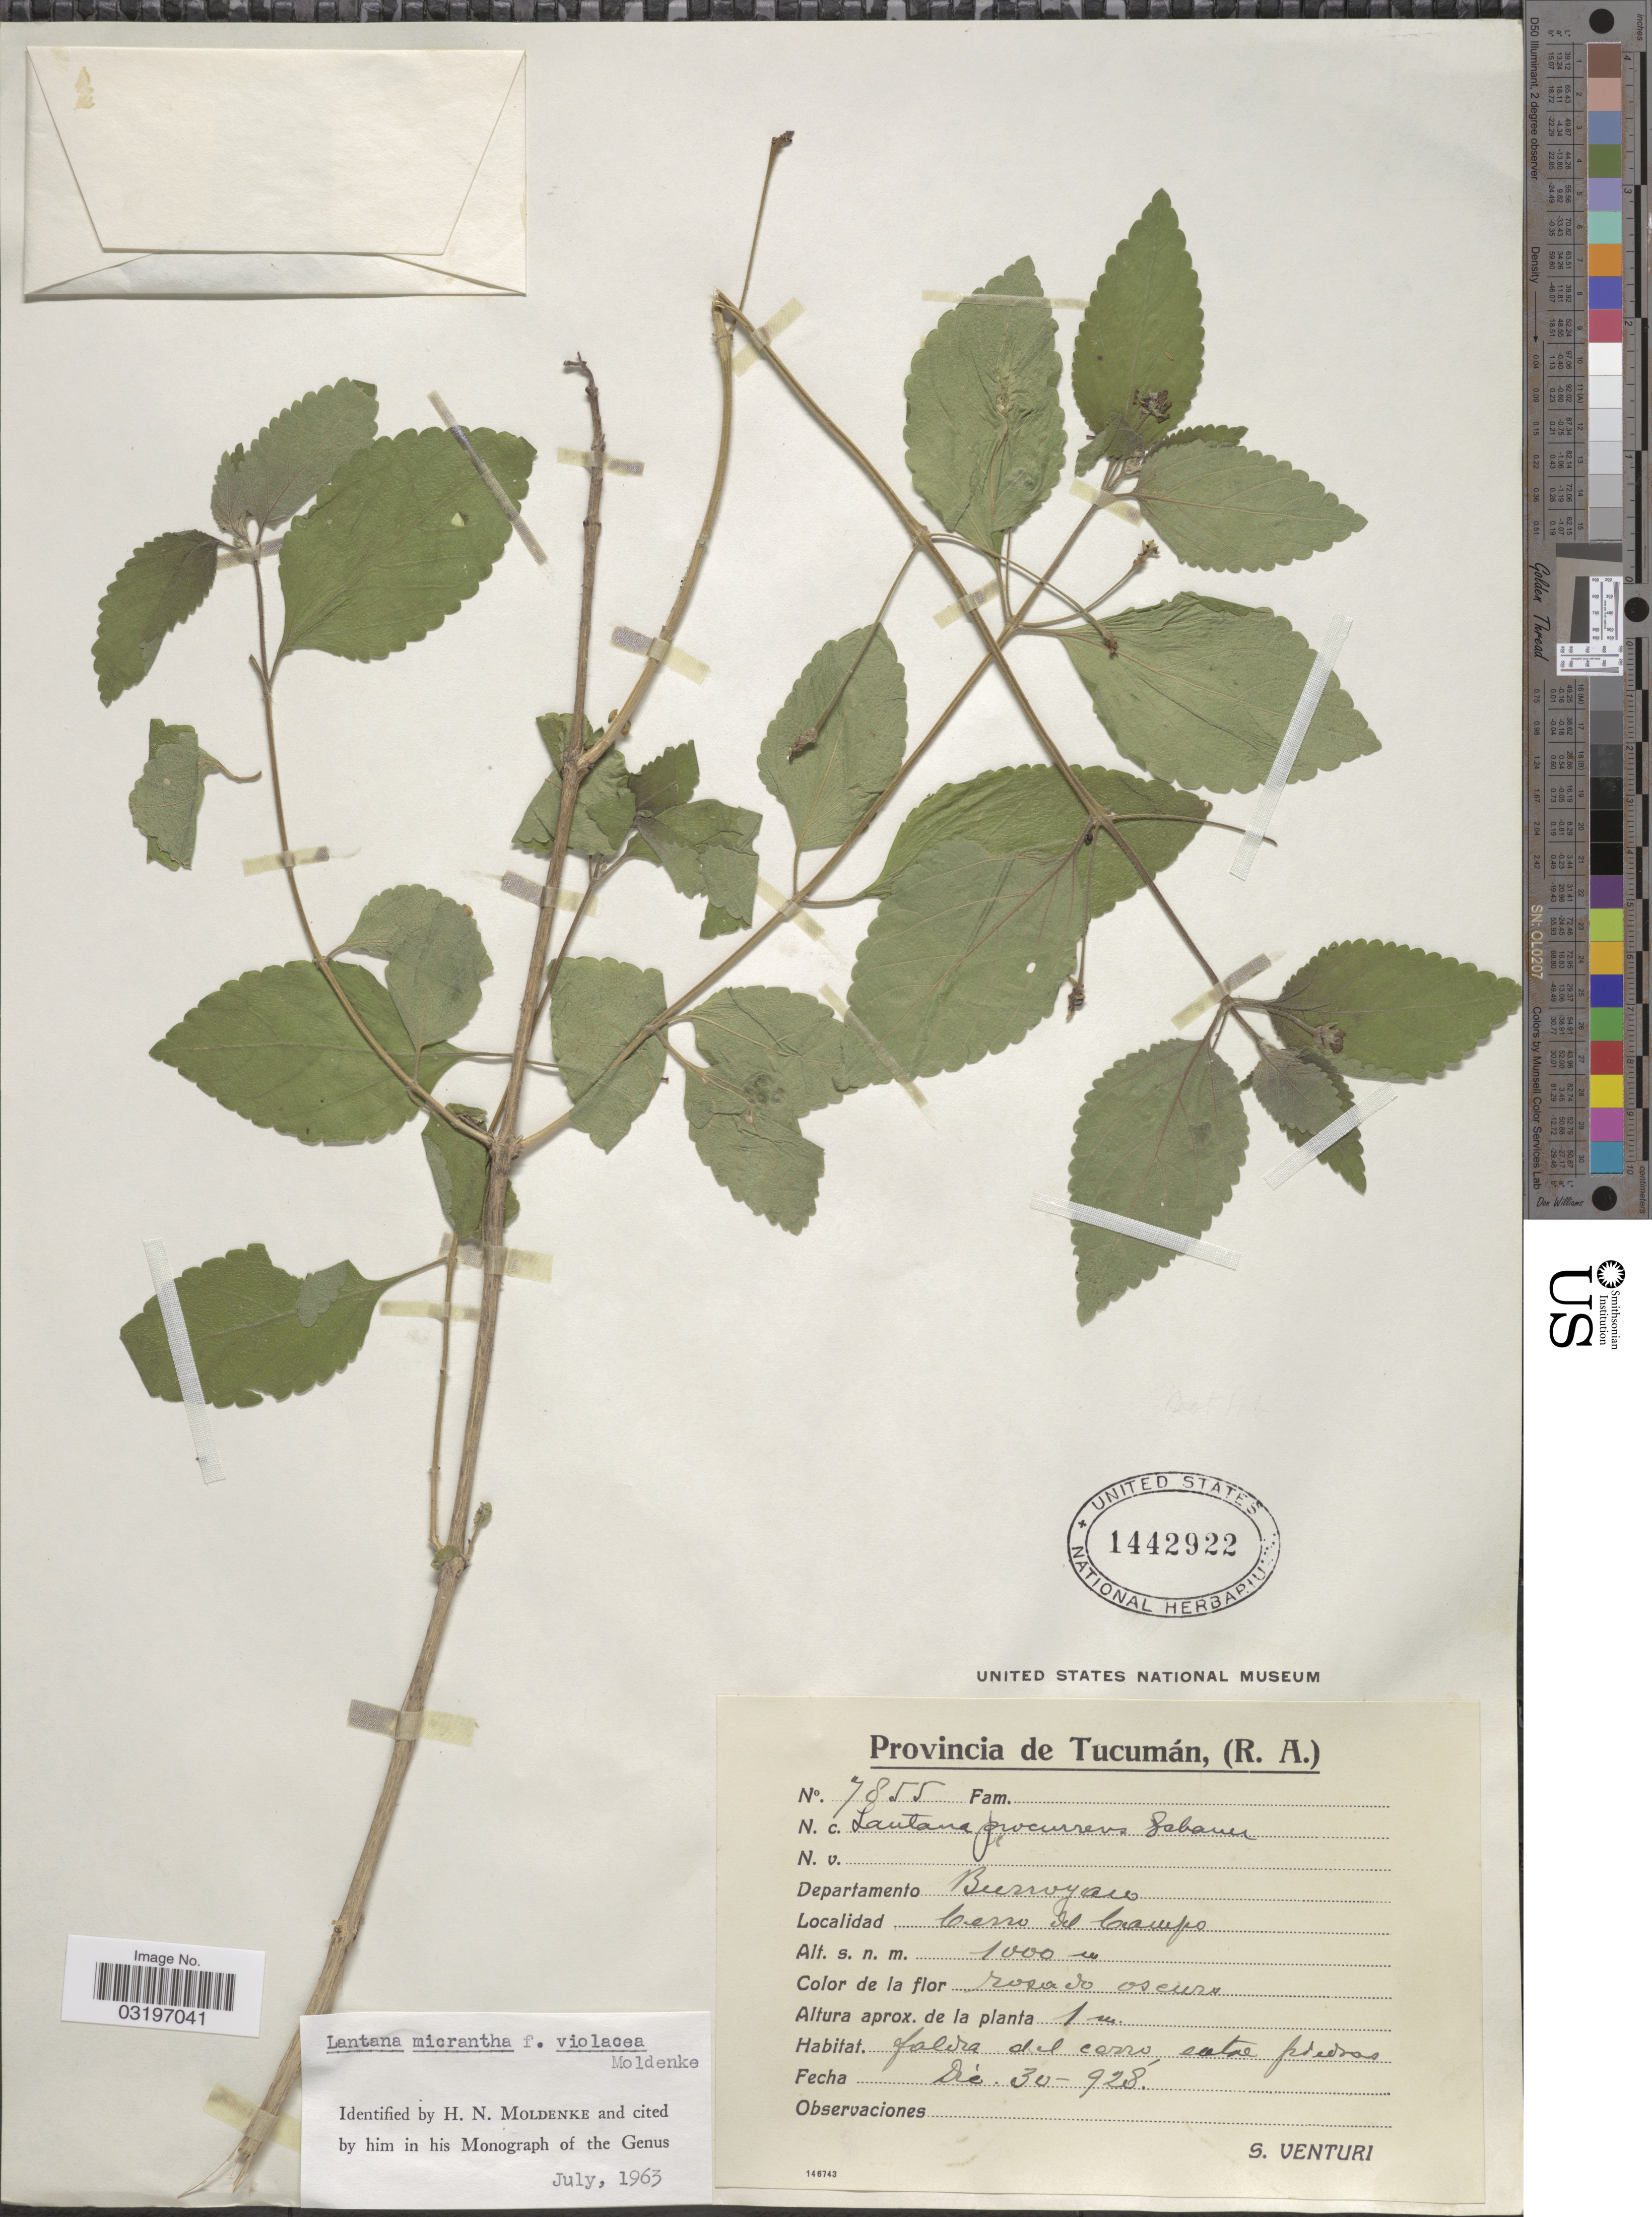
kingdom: Plantae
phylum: Tracheophyta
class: Magnoliopsida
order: Lamiales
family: Verbenaceae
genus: Lantana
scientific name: Lantana micrantha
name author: Briq.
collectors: S. Venturi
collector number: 7855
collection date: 1928-12-30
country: Argentina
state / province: Tucuman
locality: Departamento Burroyaco. Cerro del Campo.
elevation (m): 1000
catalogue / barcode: US 1442922